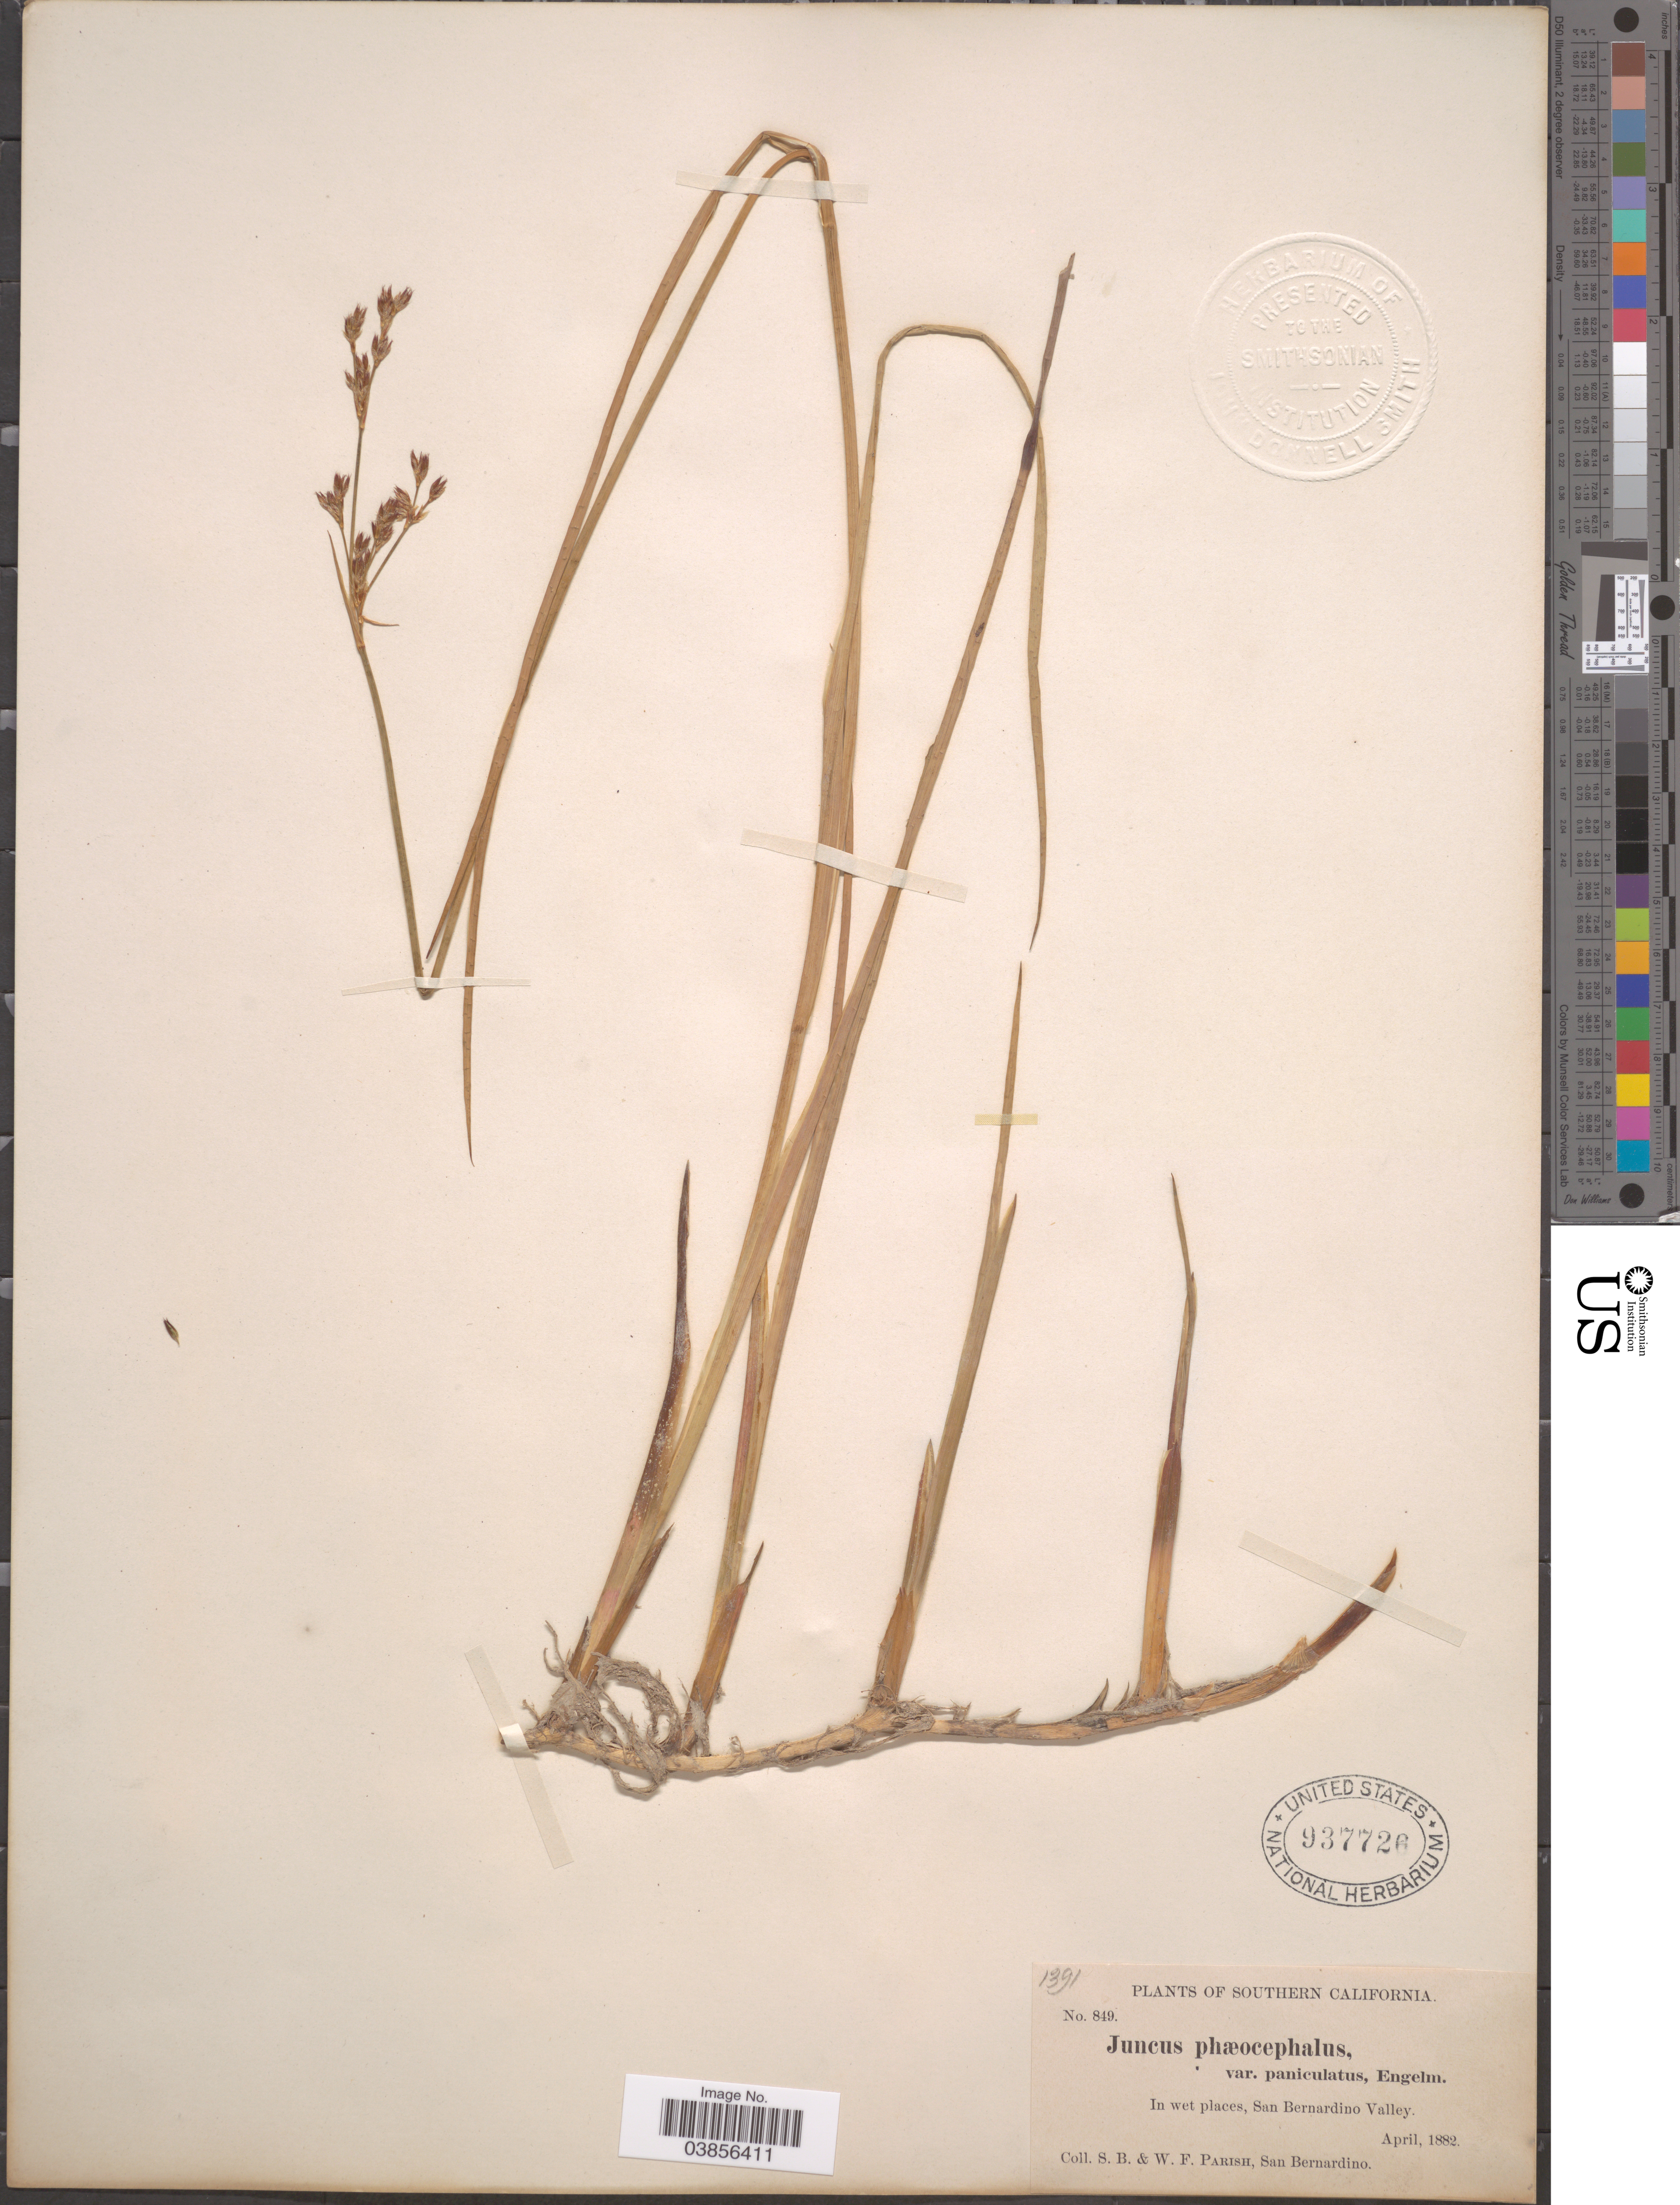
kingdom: Plantae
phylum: Tracheophyta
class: Liliopsida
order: Poales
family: Juncaceae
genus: Juncus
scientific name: Juncus phaeocephalus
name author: Engelm.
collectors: S. B. Parish & W. F. Parish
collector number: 849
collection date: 1882-04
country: United States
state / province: California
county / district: San Bernardino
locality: Southern California. San Bernardino Valley.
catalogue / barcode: US 937726